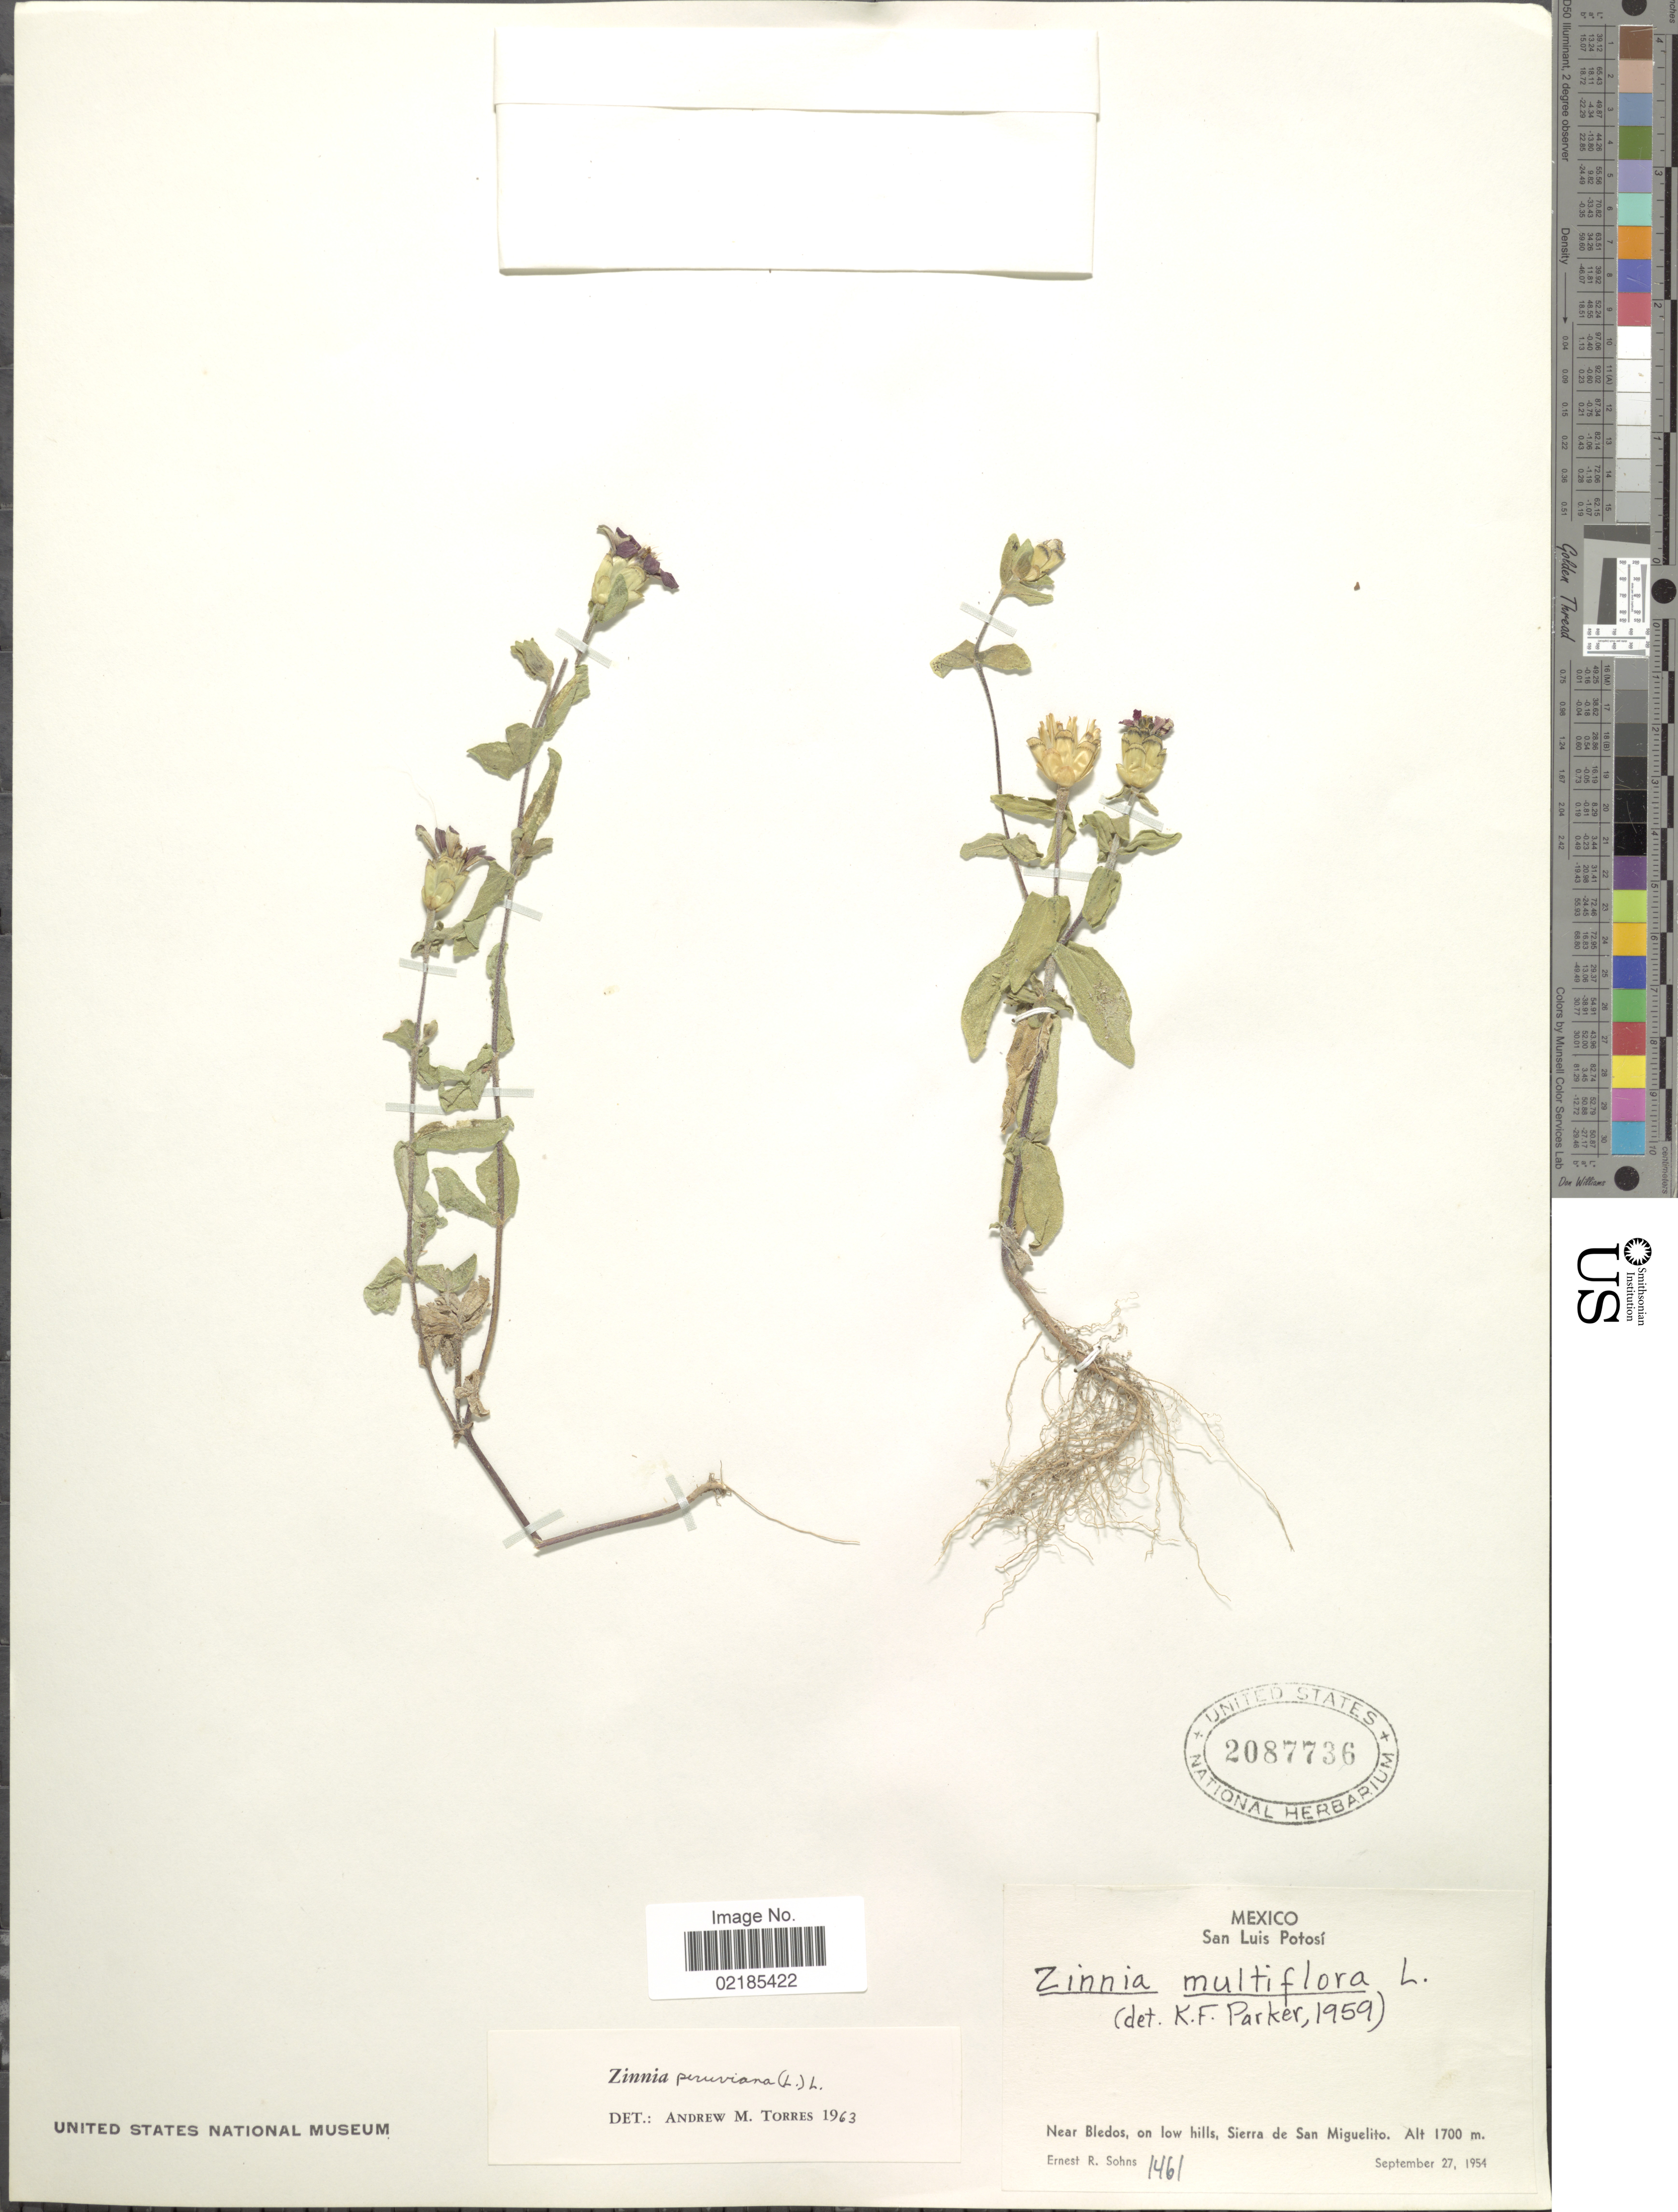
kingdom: Plantae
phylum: Tracheophyta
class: Magnoliopsida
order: Asterales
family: Asteraceae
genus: Zinnia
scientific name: Zinnia peruviana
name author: (L.) L.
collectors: E. R. Sohns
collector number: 1461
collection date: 1954-09-27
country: Mexico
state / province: San Luis Potosí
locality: Near Bledos, Sierra de San Miguelito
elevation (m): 1700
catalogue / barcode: US 2087736